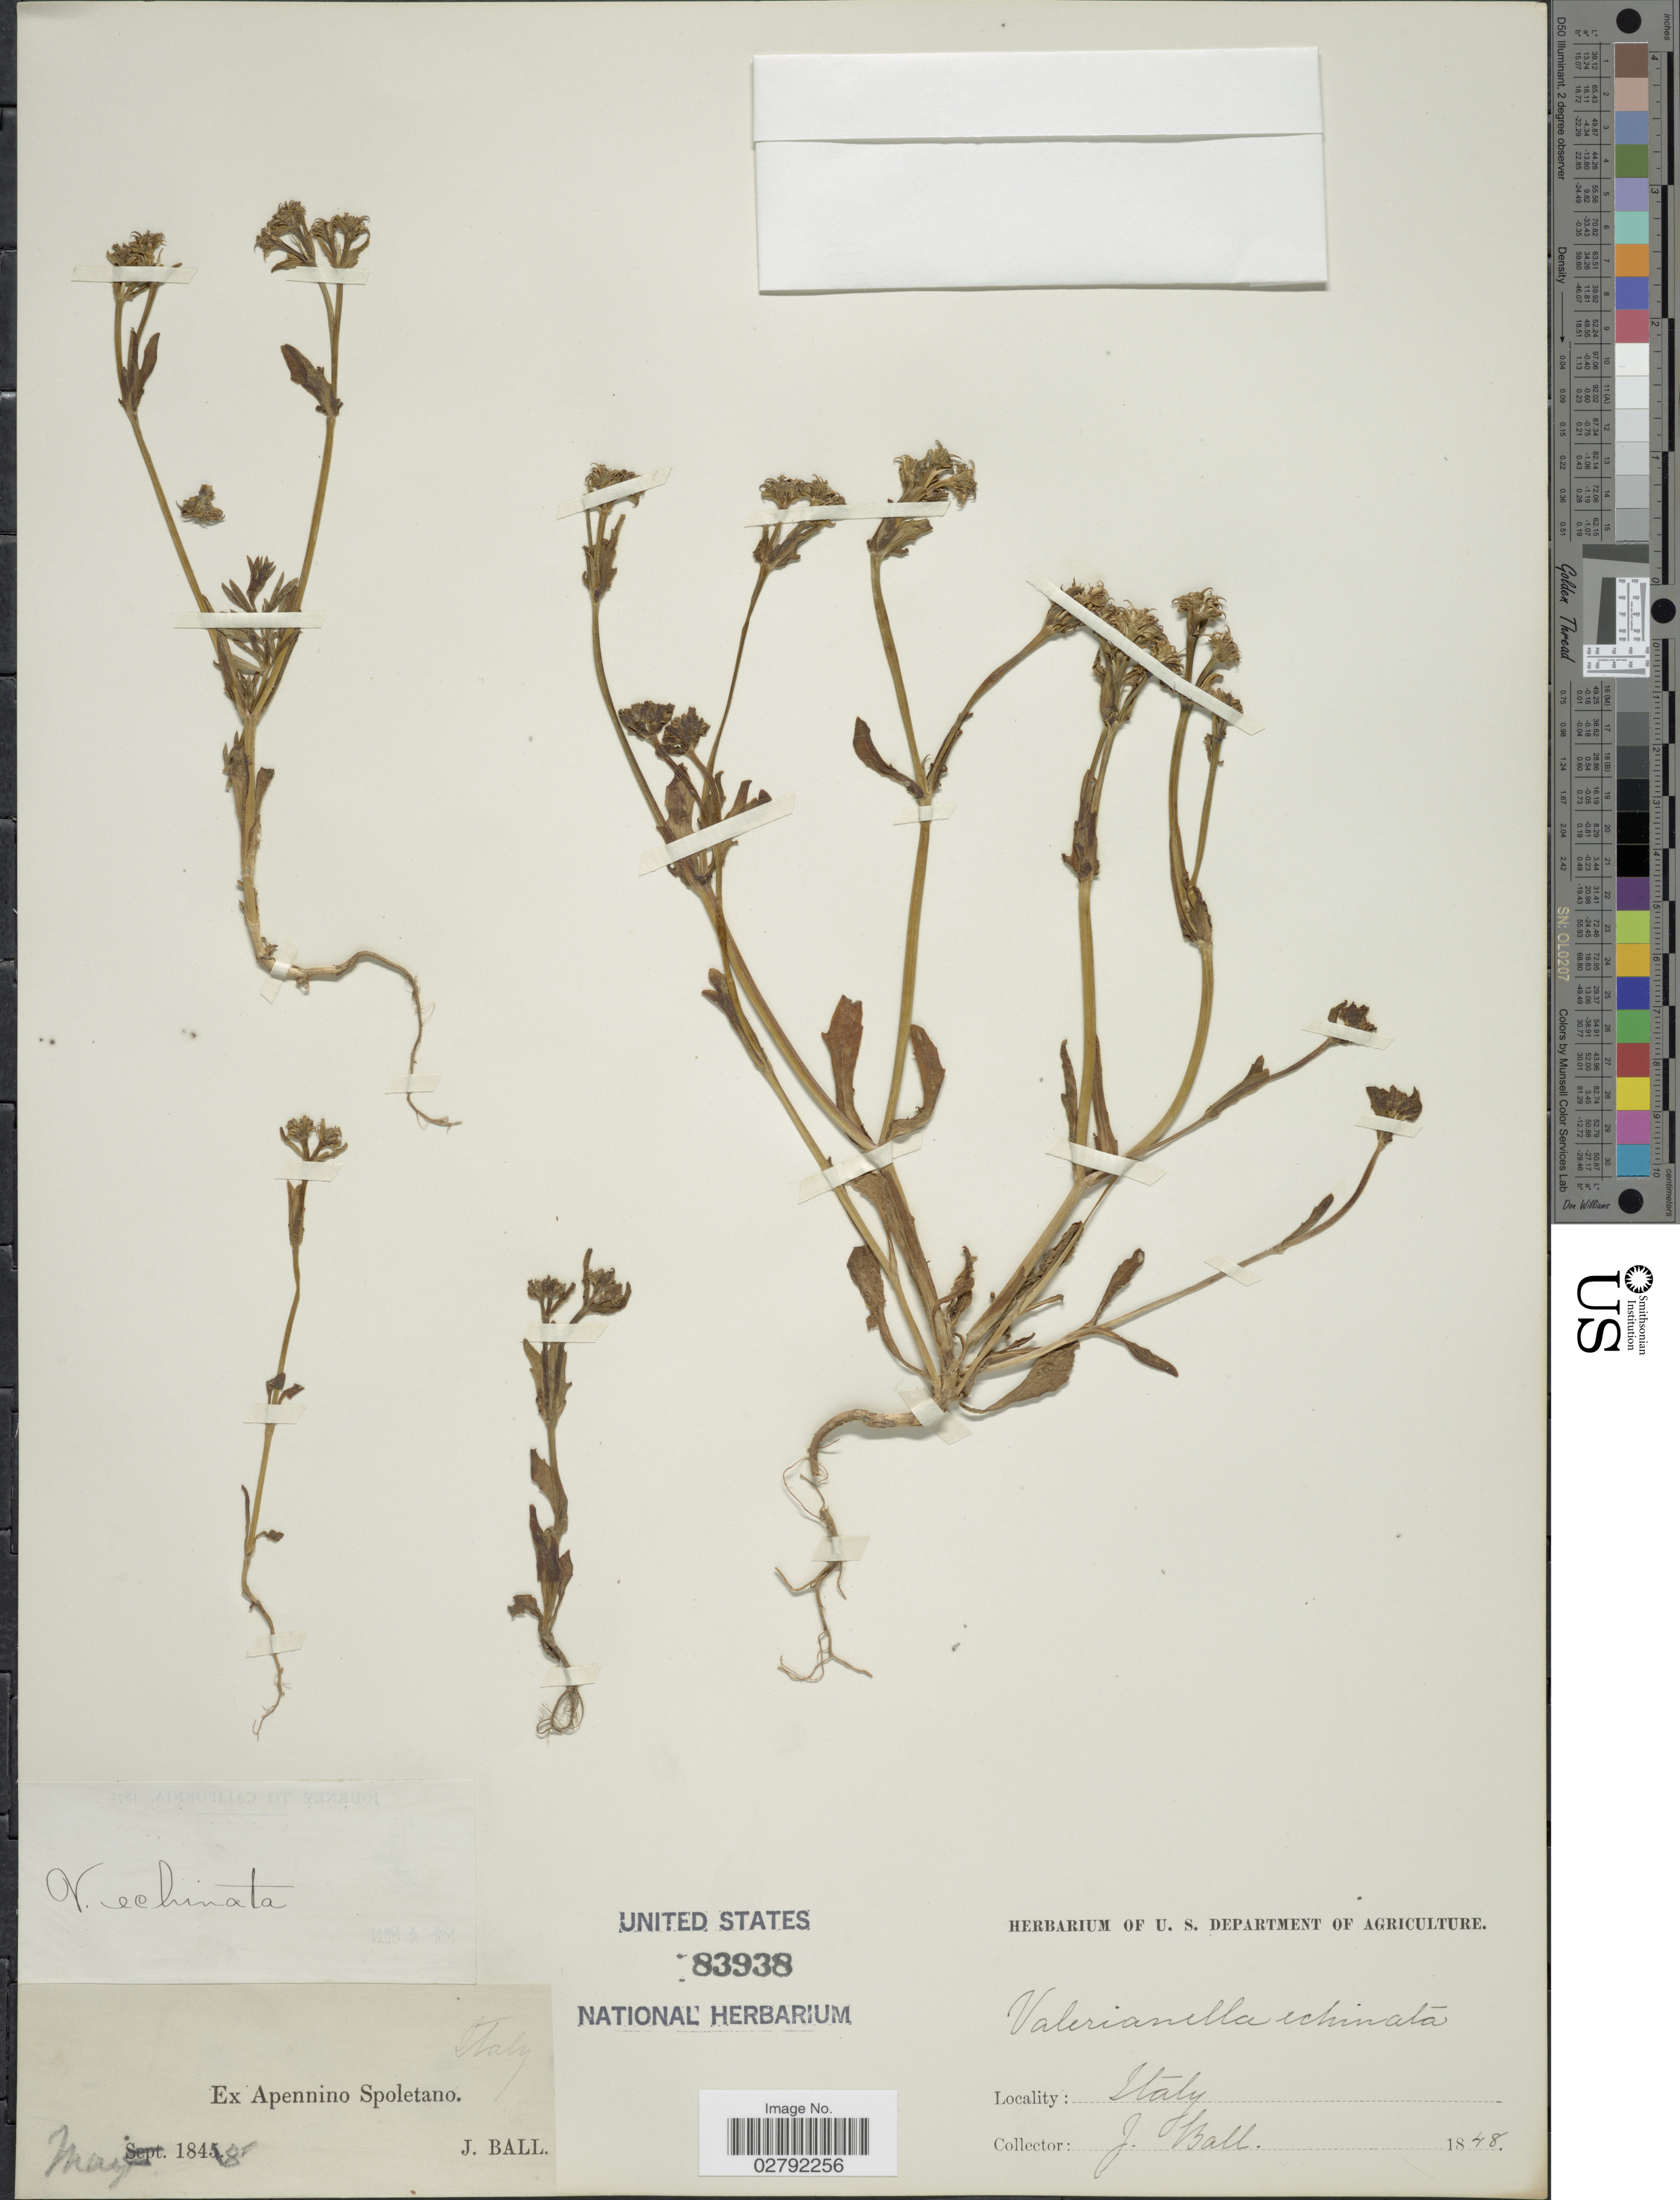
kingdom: Plantae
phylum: Tracheophyta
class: Magnoliopsida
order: Dipsacales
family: Caprifoliaceae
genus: Valerianella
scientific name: Valerianella echinata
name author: (L.) DC.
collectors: J. Ball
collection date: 1848-05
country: Italy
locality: Apennino Spoletano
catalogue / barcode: US 83938